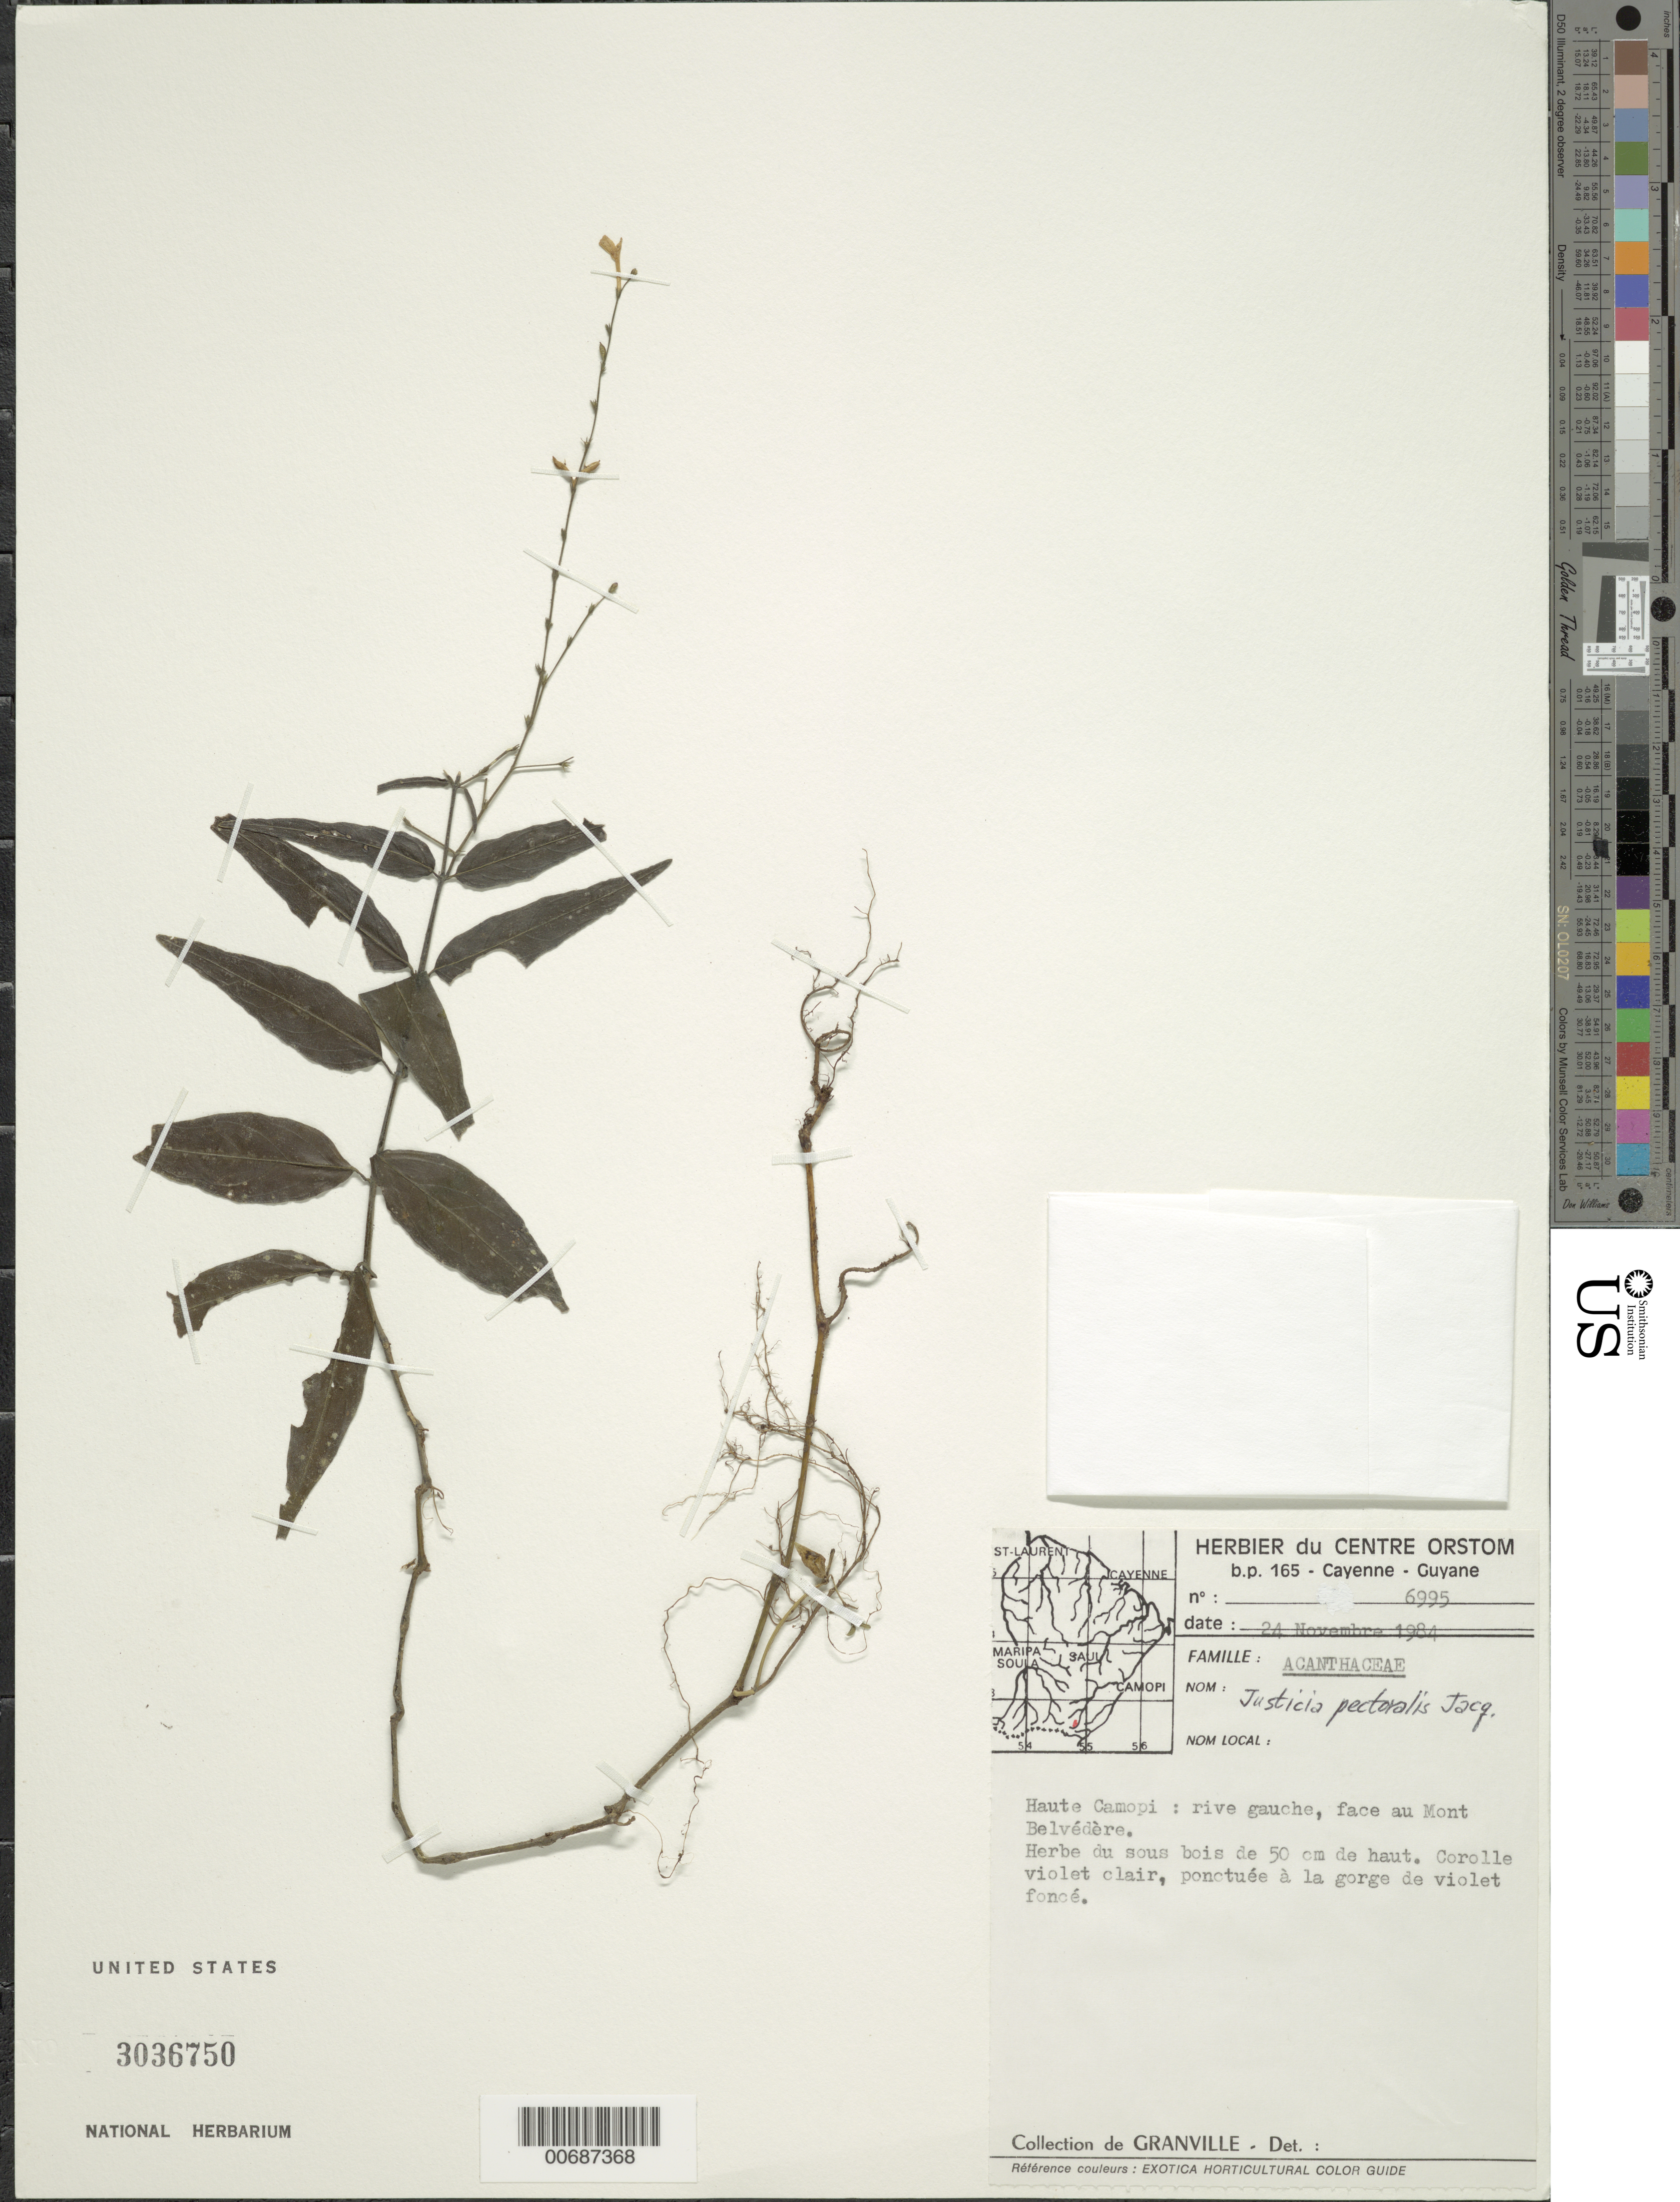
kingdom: Plantae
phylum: Tracheophyta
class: Magnoliopsida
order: Lamiales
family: Acanthaceae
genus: Justicia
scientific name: Justicia pectoralis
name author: Jacq.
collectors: J.-J. de Granville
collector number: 6995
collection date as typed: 24-Nov-84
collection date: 1984-11-24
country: French Guiana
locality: Mont Belvédère, haute Camopi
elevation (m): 160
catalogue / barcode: US 3036750